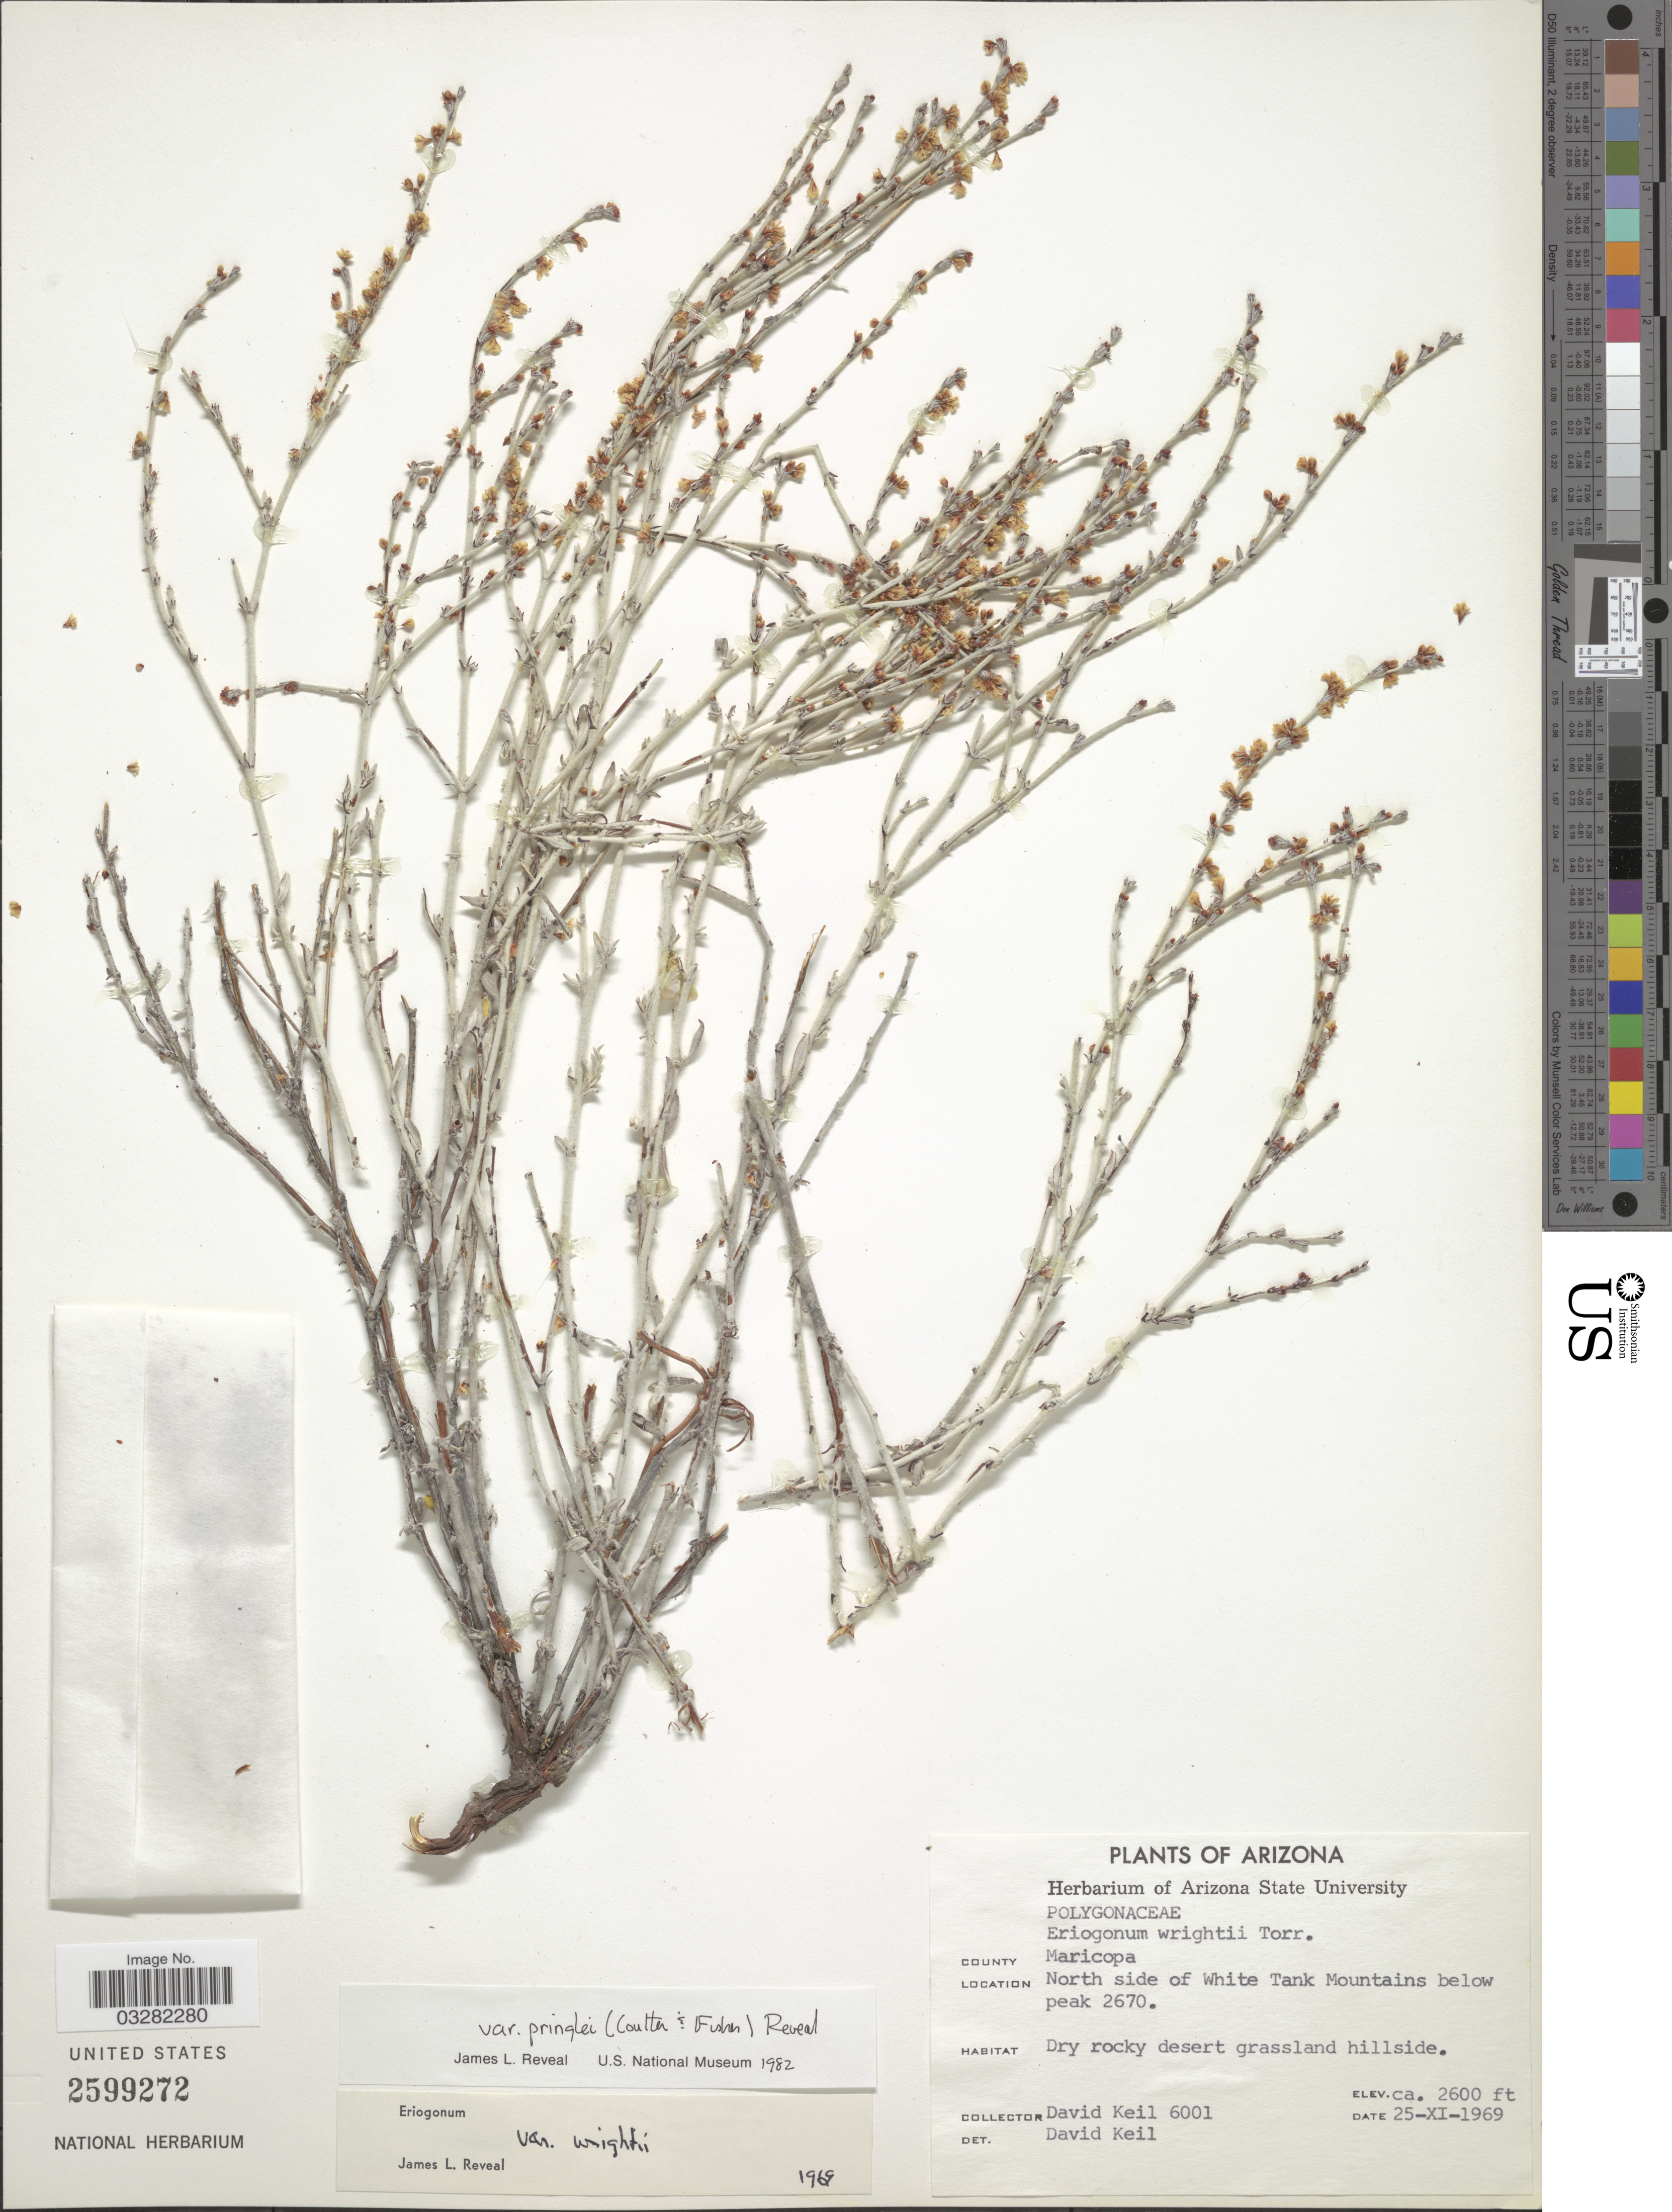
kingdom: Plantae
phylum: Tracheophyta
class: Magnoliopsida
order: Caryophyllales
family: Polygonaceae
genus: Eriogonum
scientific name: Eriogonum wrightii var. pringlei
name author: (J.M. Coult. & Fisher) Reveal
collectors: D. J. Keil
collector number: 6001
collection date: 1969-11-25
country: United States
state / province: Arizona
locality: County Maricopa. North side of White Tank Mountains below peak 2670.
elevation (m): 792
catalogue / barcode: US 2599272